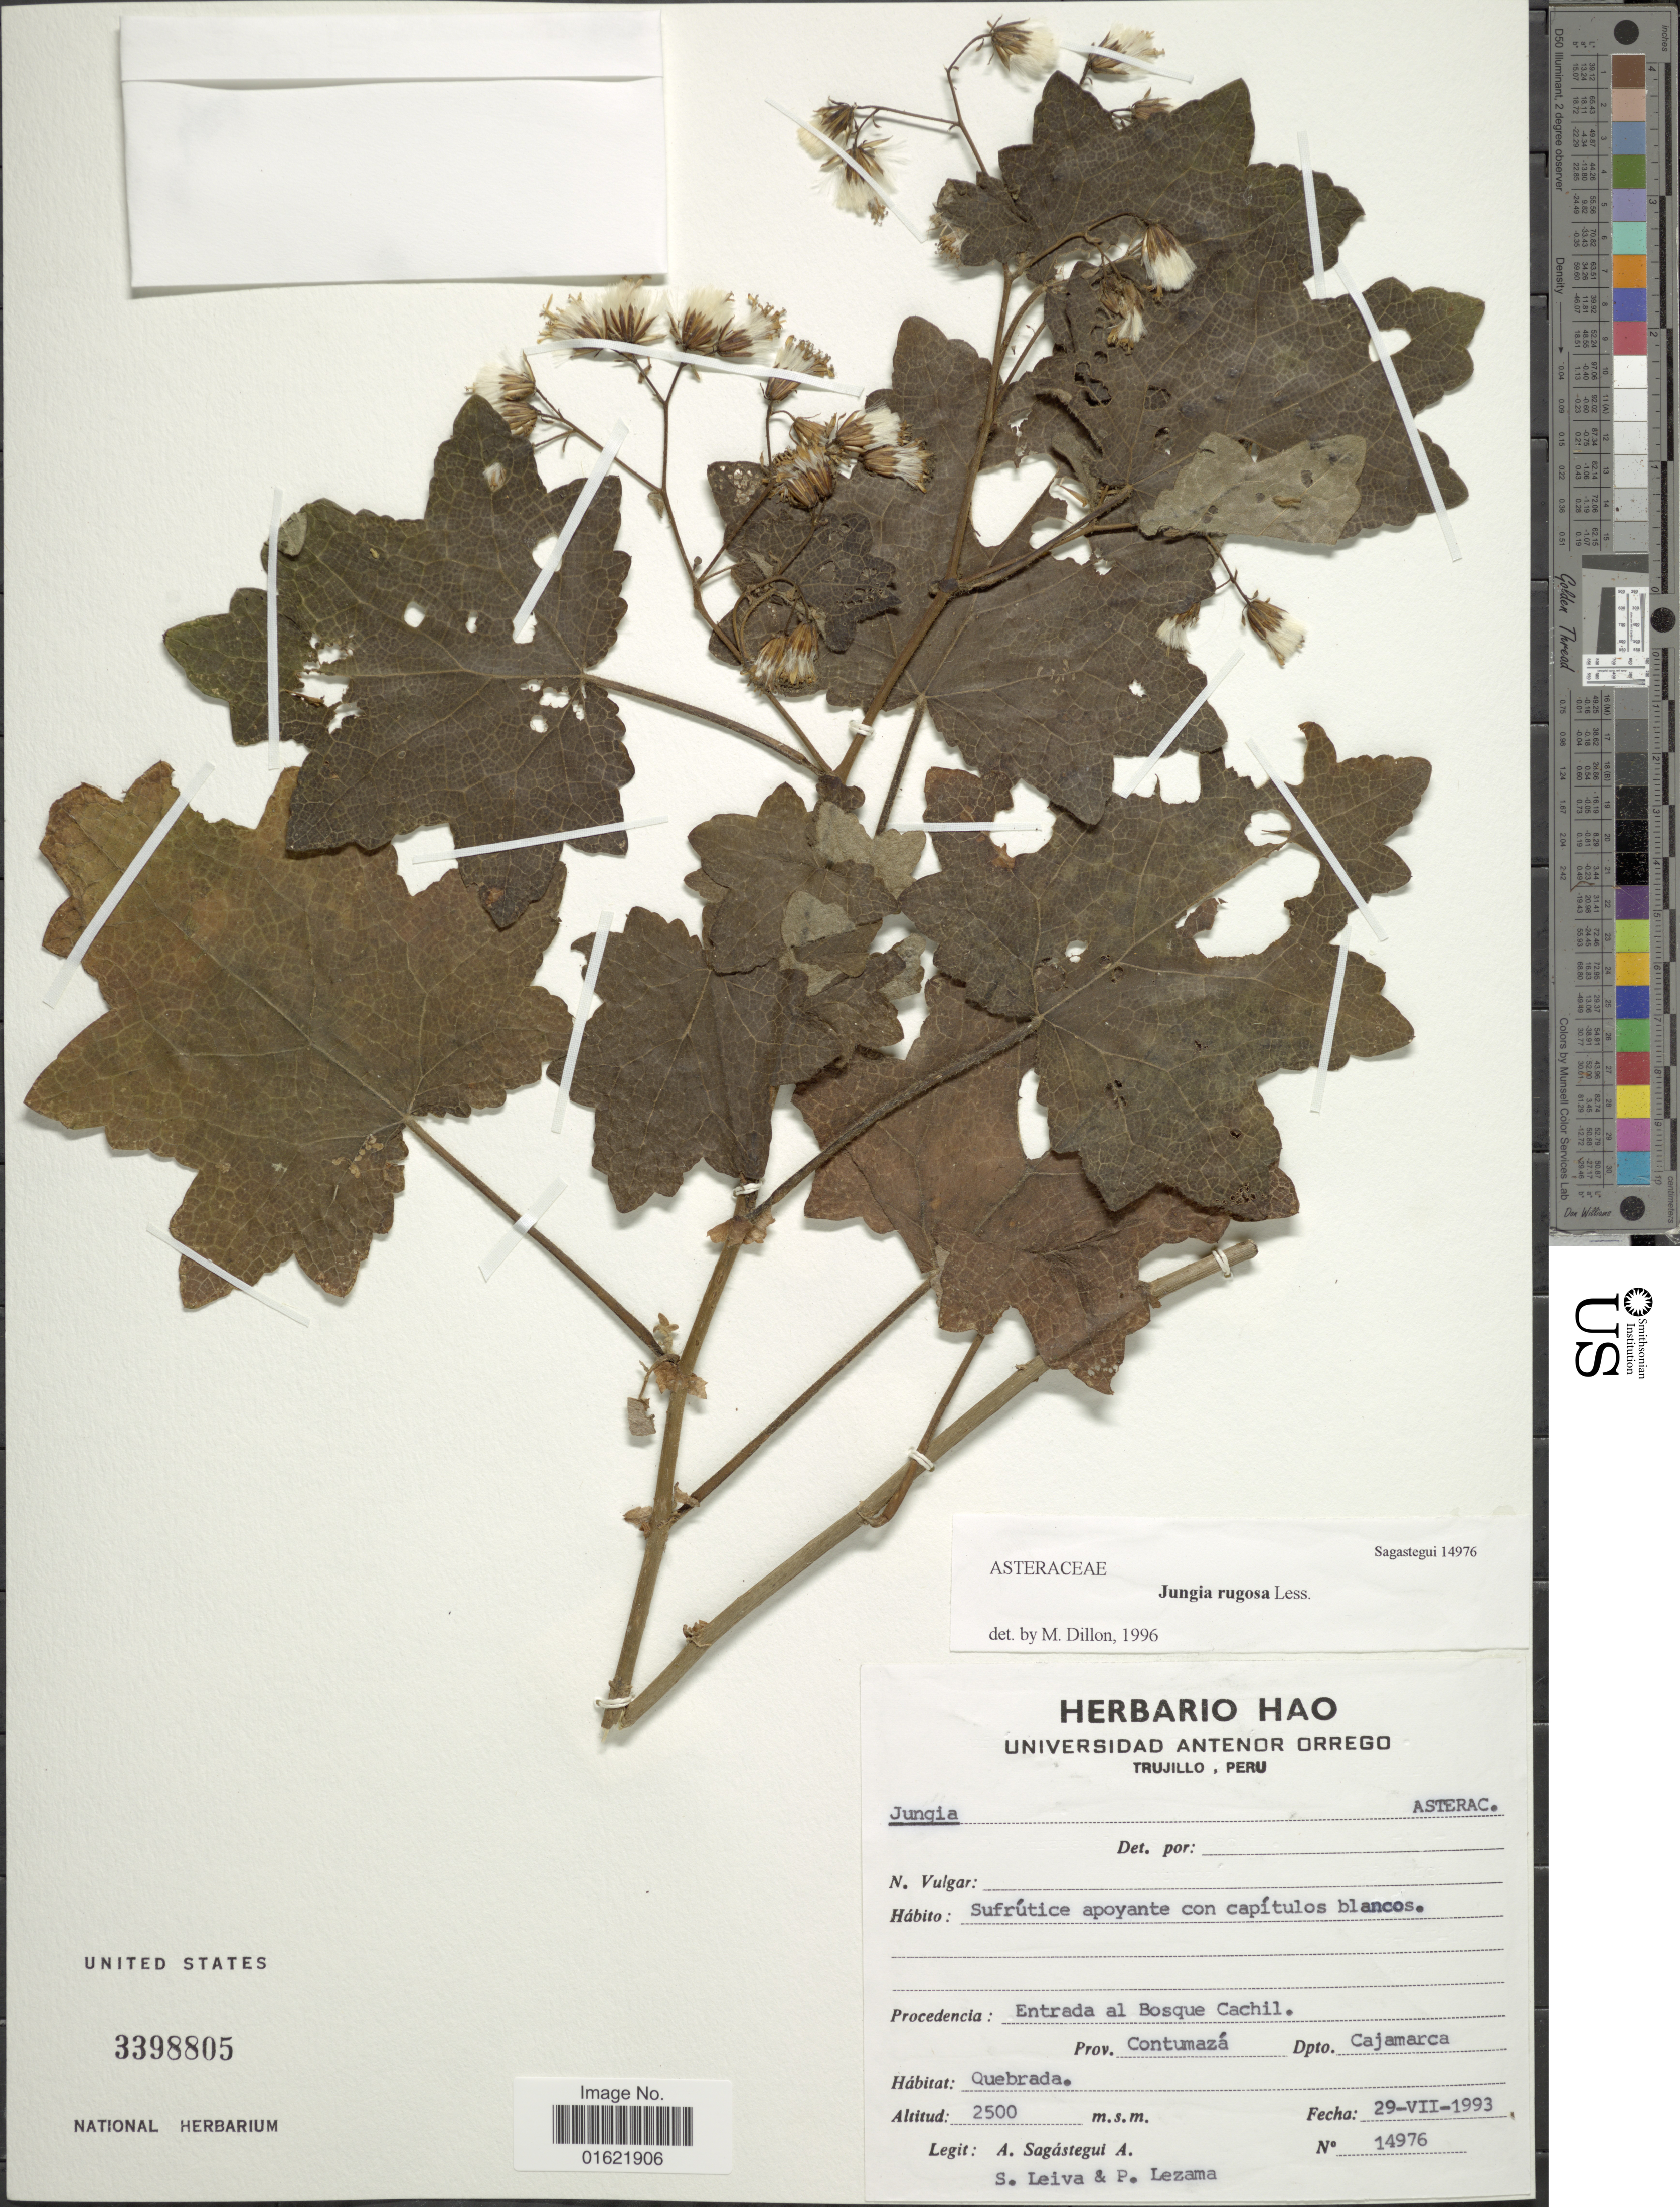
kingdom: Plantae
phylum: Tracheophyta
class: Magnoliopsida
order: Asterales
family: Asteraceae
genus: Jungia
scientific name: Jungia rugosa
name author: Less.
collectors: A. Sagástegui A., S. Leiva & P. Lezama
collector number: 14976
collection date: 1993-07-29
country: Peru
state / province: Cajamarca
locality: Entrada al Bosque Cachil. Prov. Contumaza. Dpto. Cajamarca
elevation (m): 2500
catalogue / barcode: US 3398805